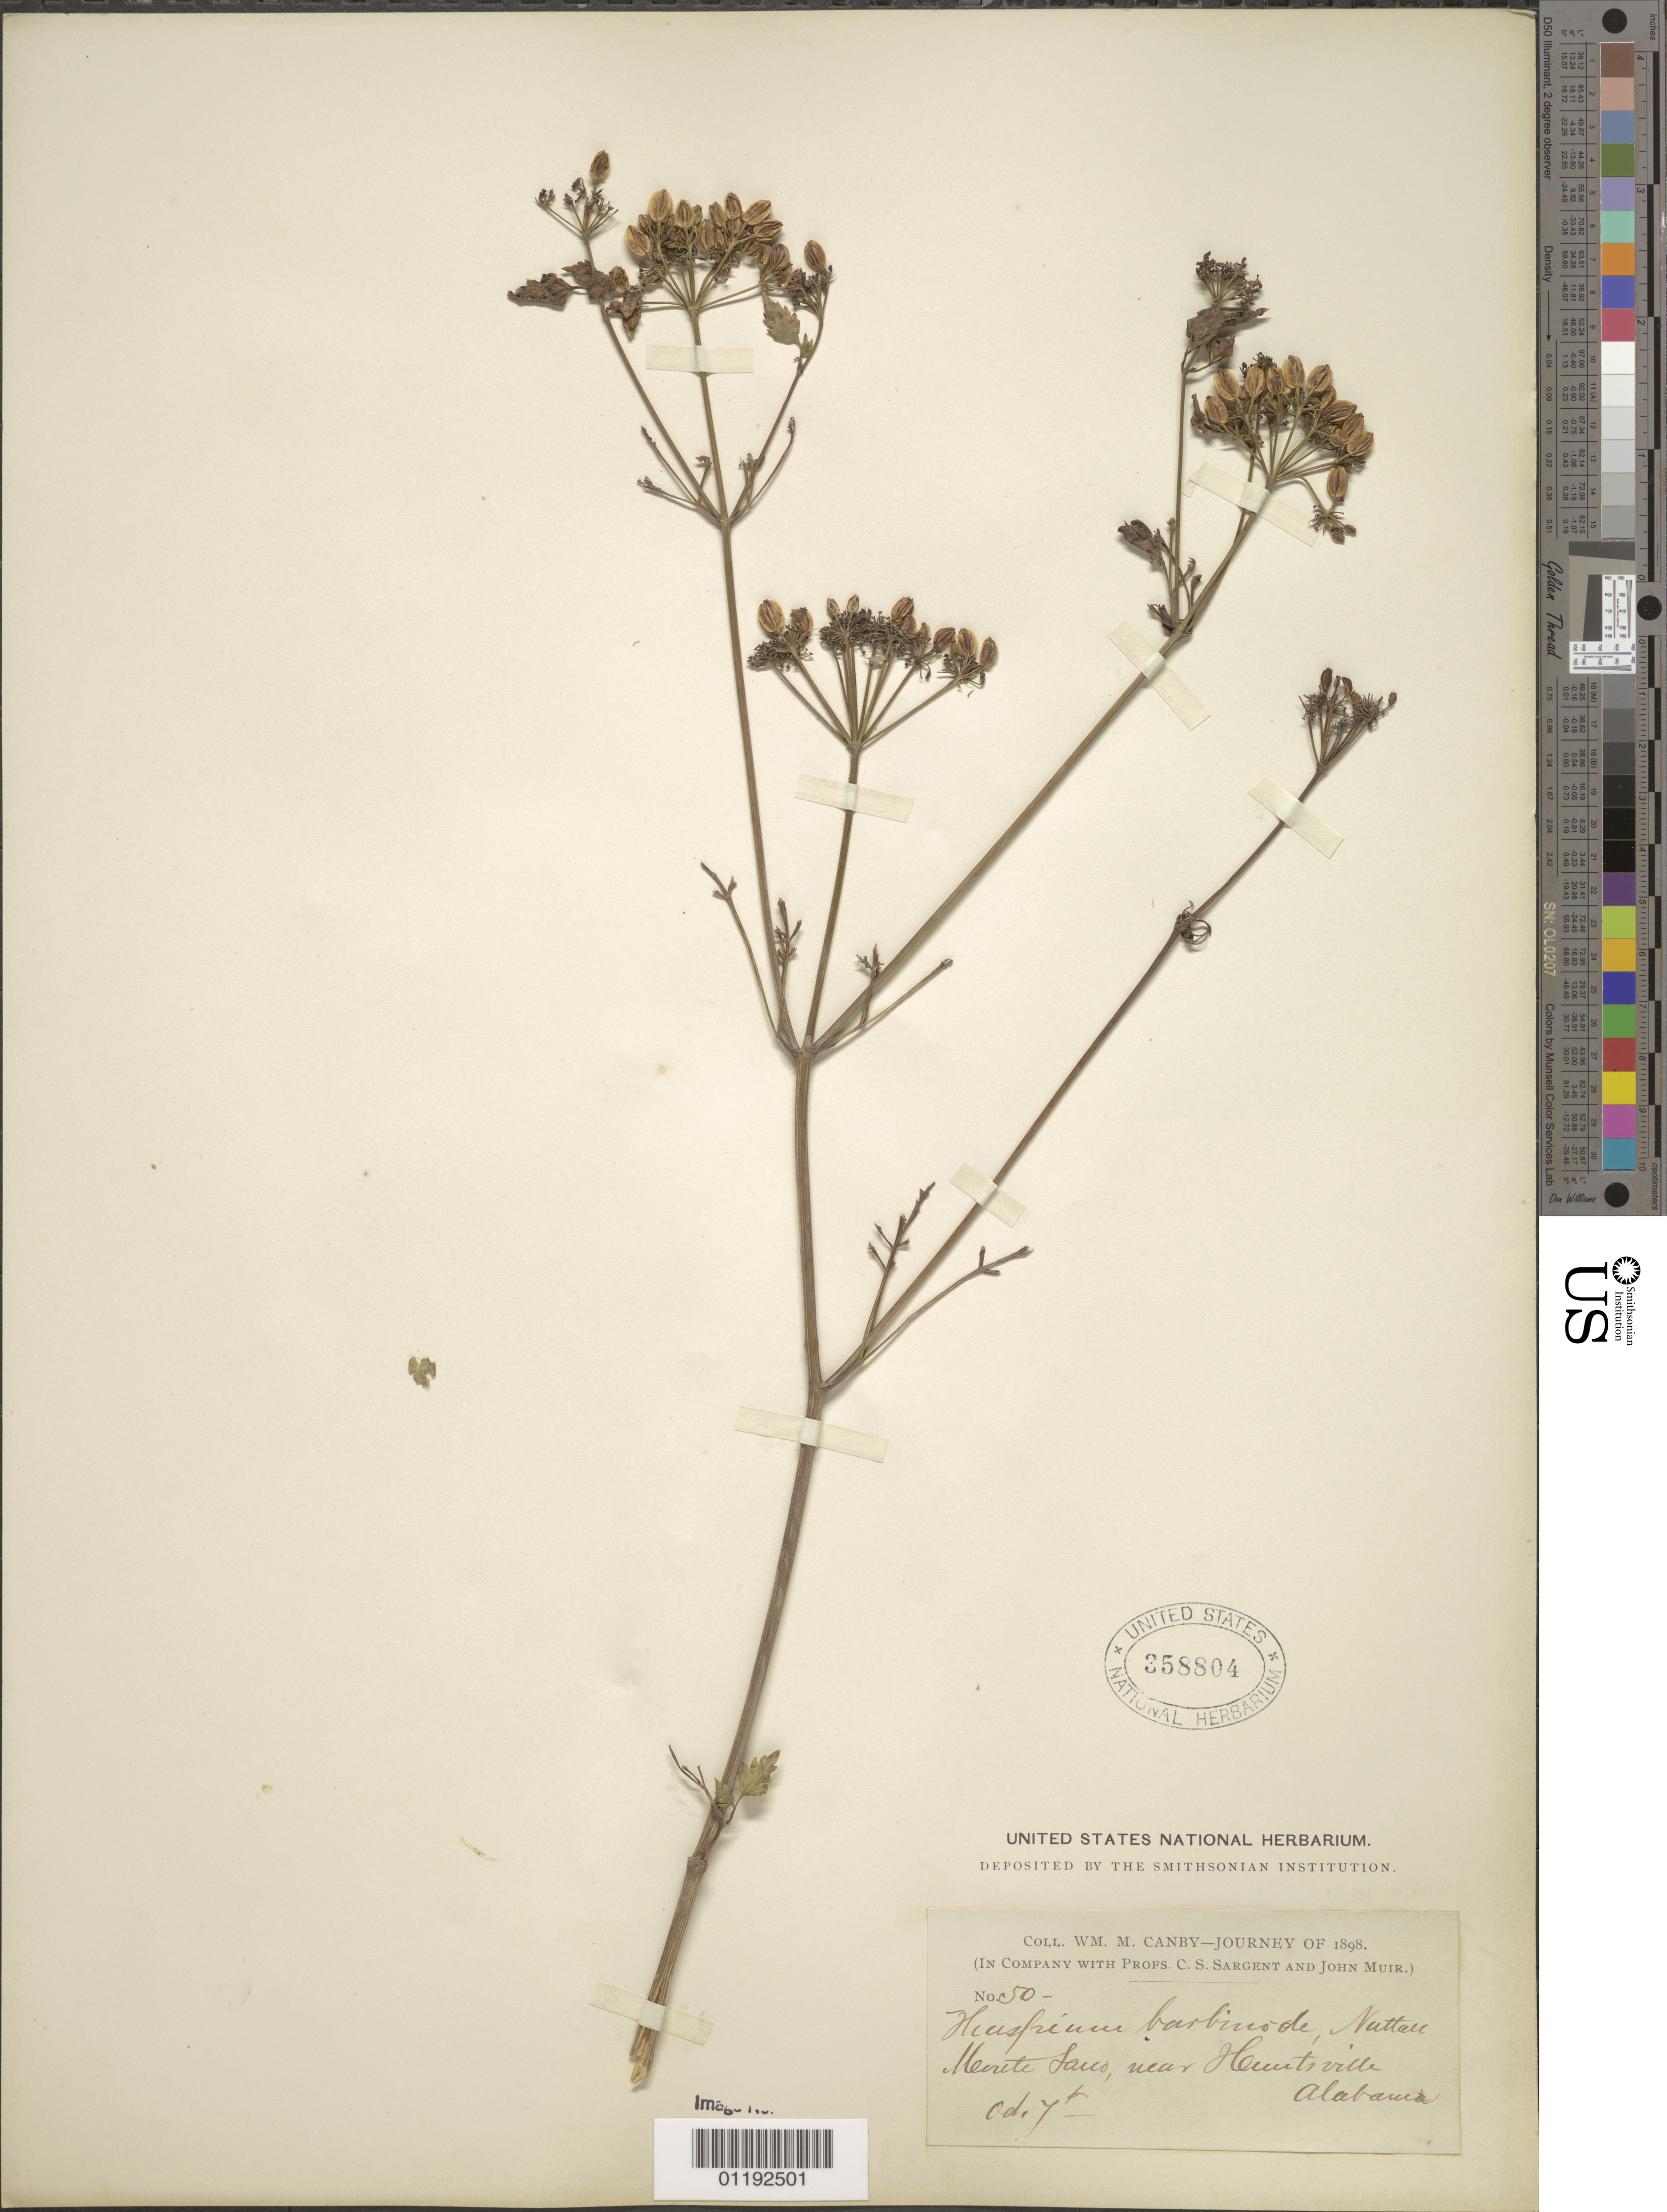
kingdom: Plantae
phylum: Tracheophyta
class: Magnoliopsida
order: Apiales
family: Apiaceae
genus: Thaspium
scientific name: Thaspium barbinode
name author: (Michx.) Nutt.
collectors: W. M. Canby, C. S. Sargent & J. Muir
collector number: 50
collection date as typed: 07 Oct 1898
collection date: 1898-10-07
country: United States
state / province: Alabama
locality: Monte Sano, near Huntsville.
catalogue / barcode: US 358804